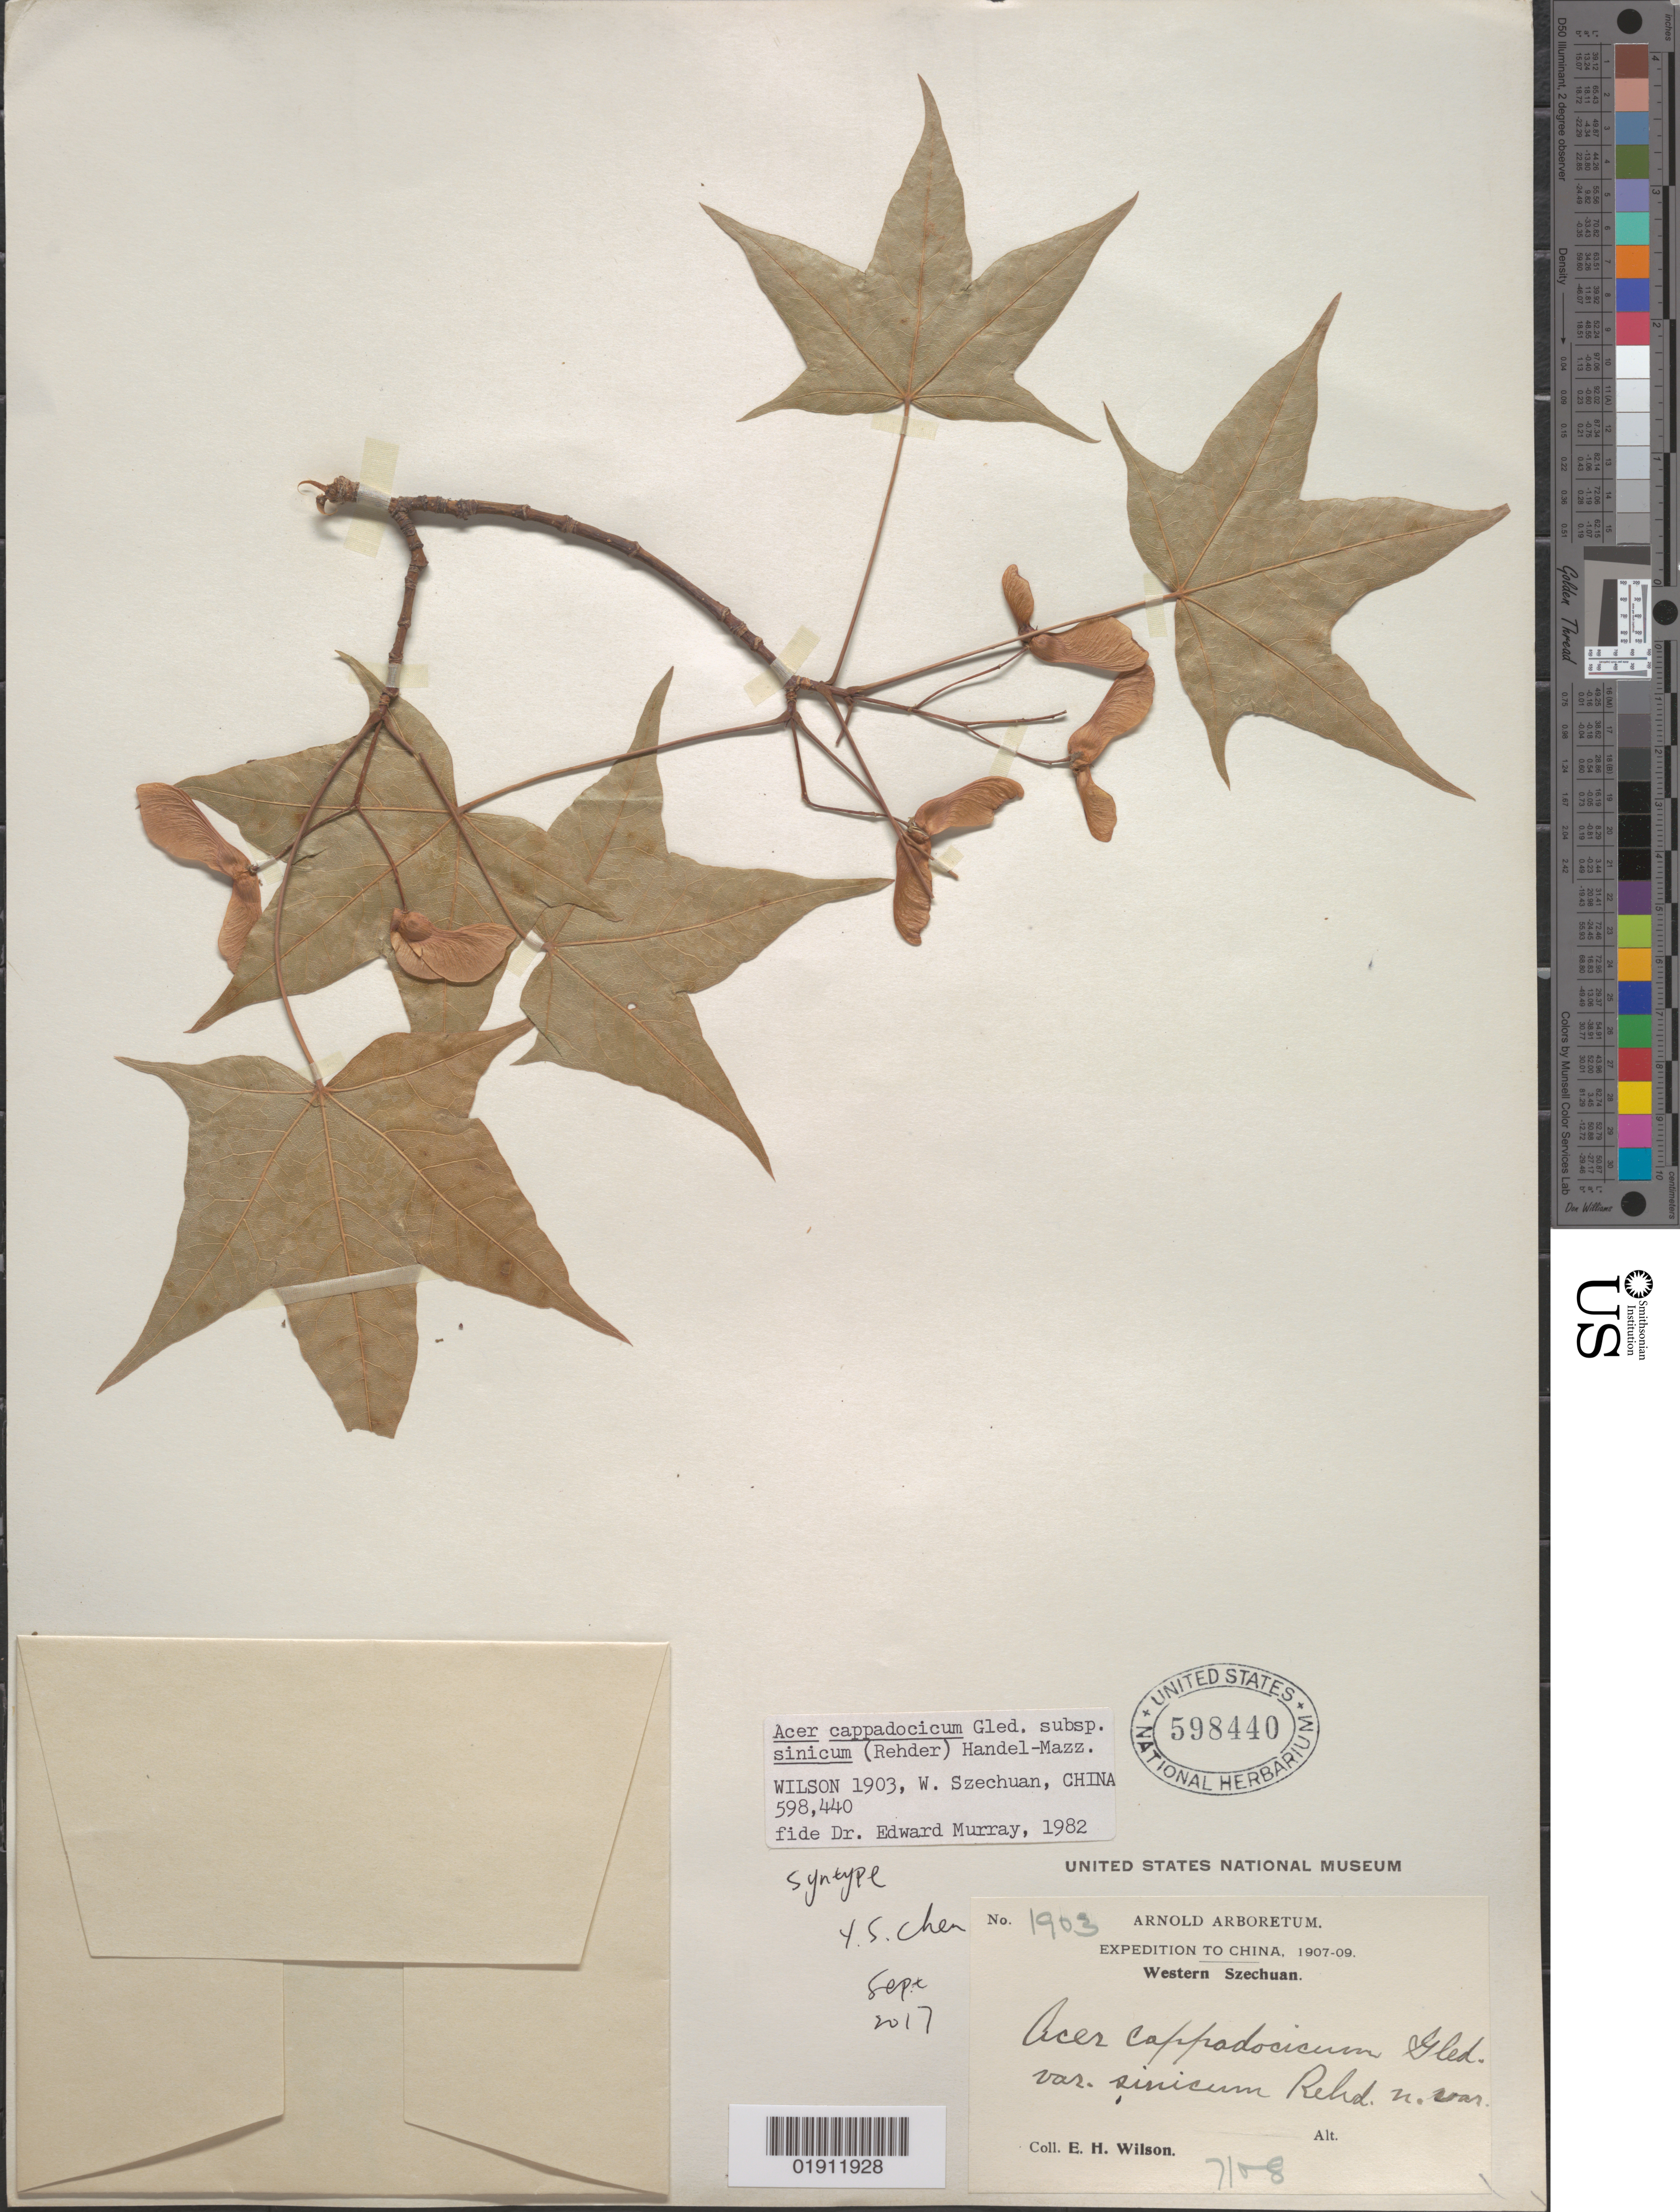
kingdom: Plantae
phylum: Tracheophyta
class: Magnoliopsida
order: Sapindales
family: Sapindaceae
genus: Acer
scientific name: Acer cappadocicum subsp. sinicum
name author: (Rehder) Hand.-Mazz.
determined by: Murray, Edward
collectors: E. H. Wilson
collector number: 1903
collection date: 1908-07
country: China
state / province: Sichuan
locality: Western Szechuan [Sichuan]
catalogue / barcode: US 598440